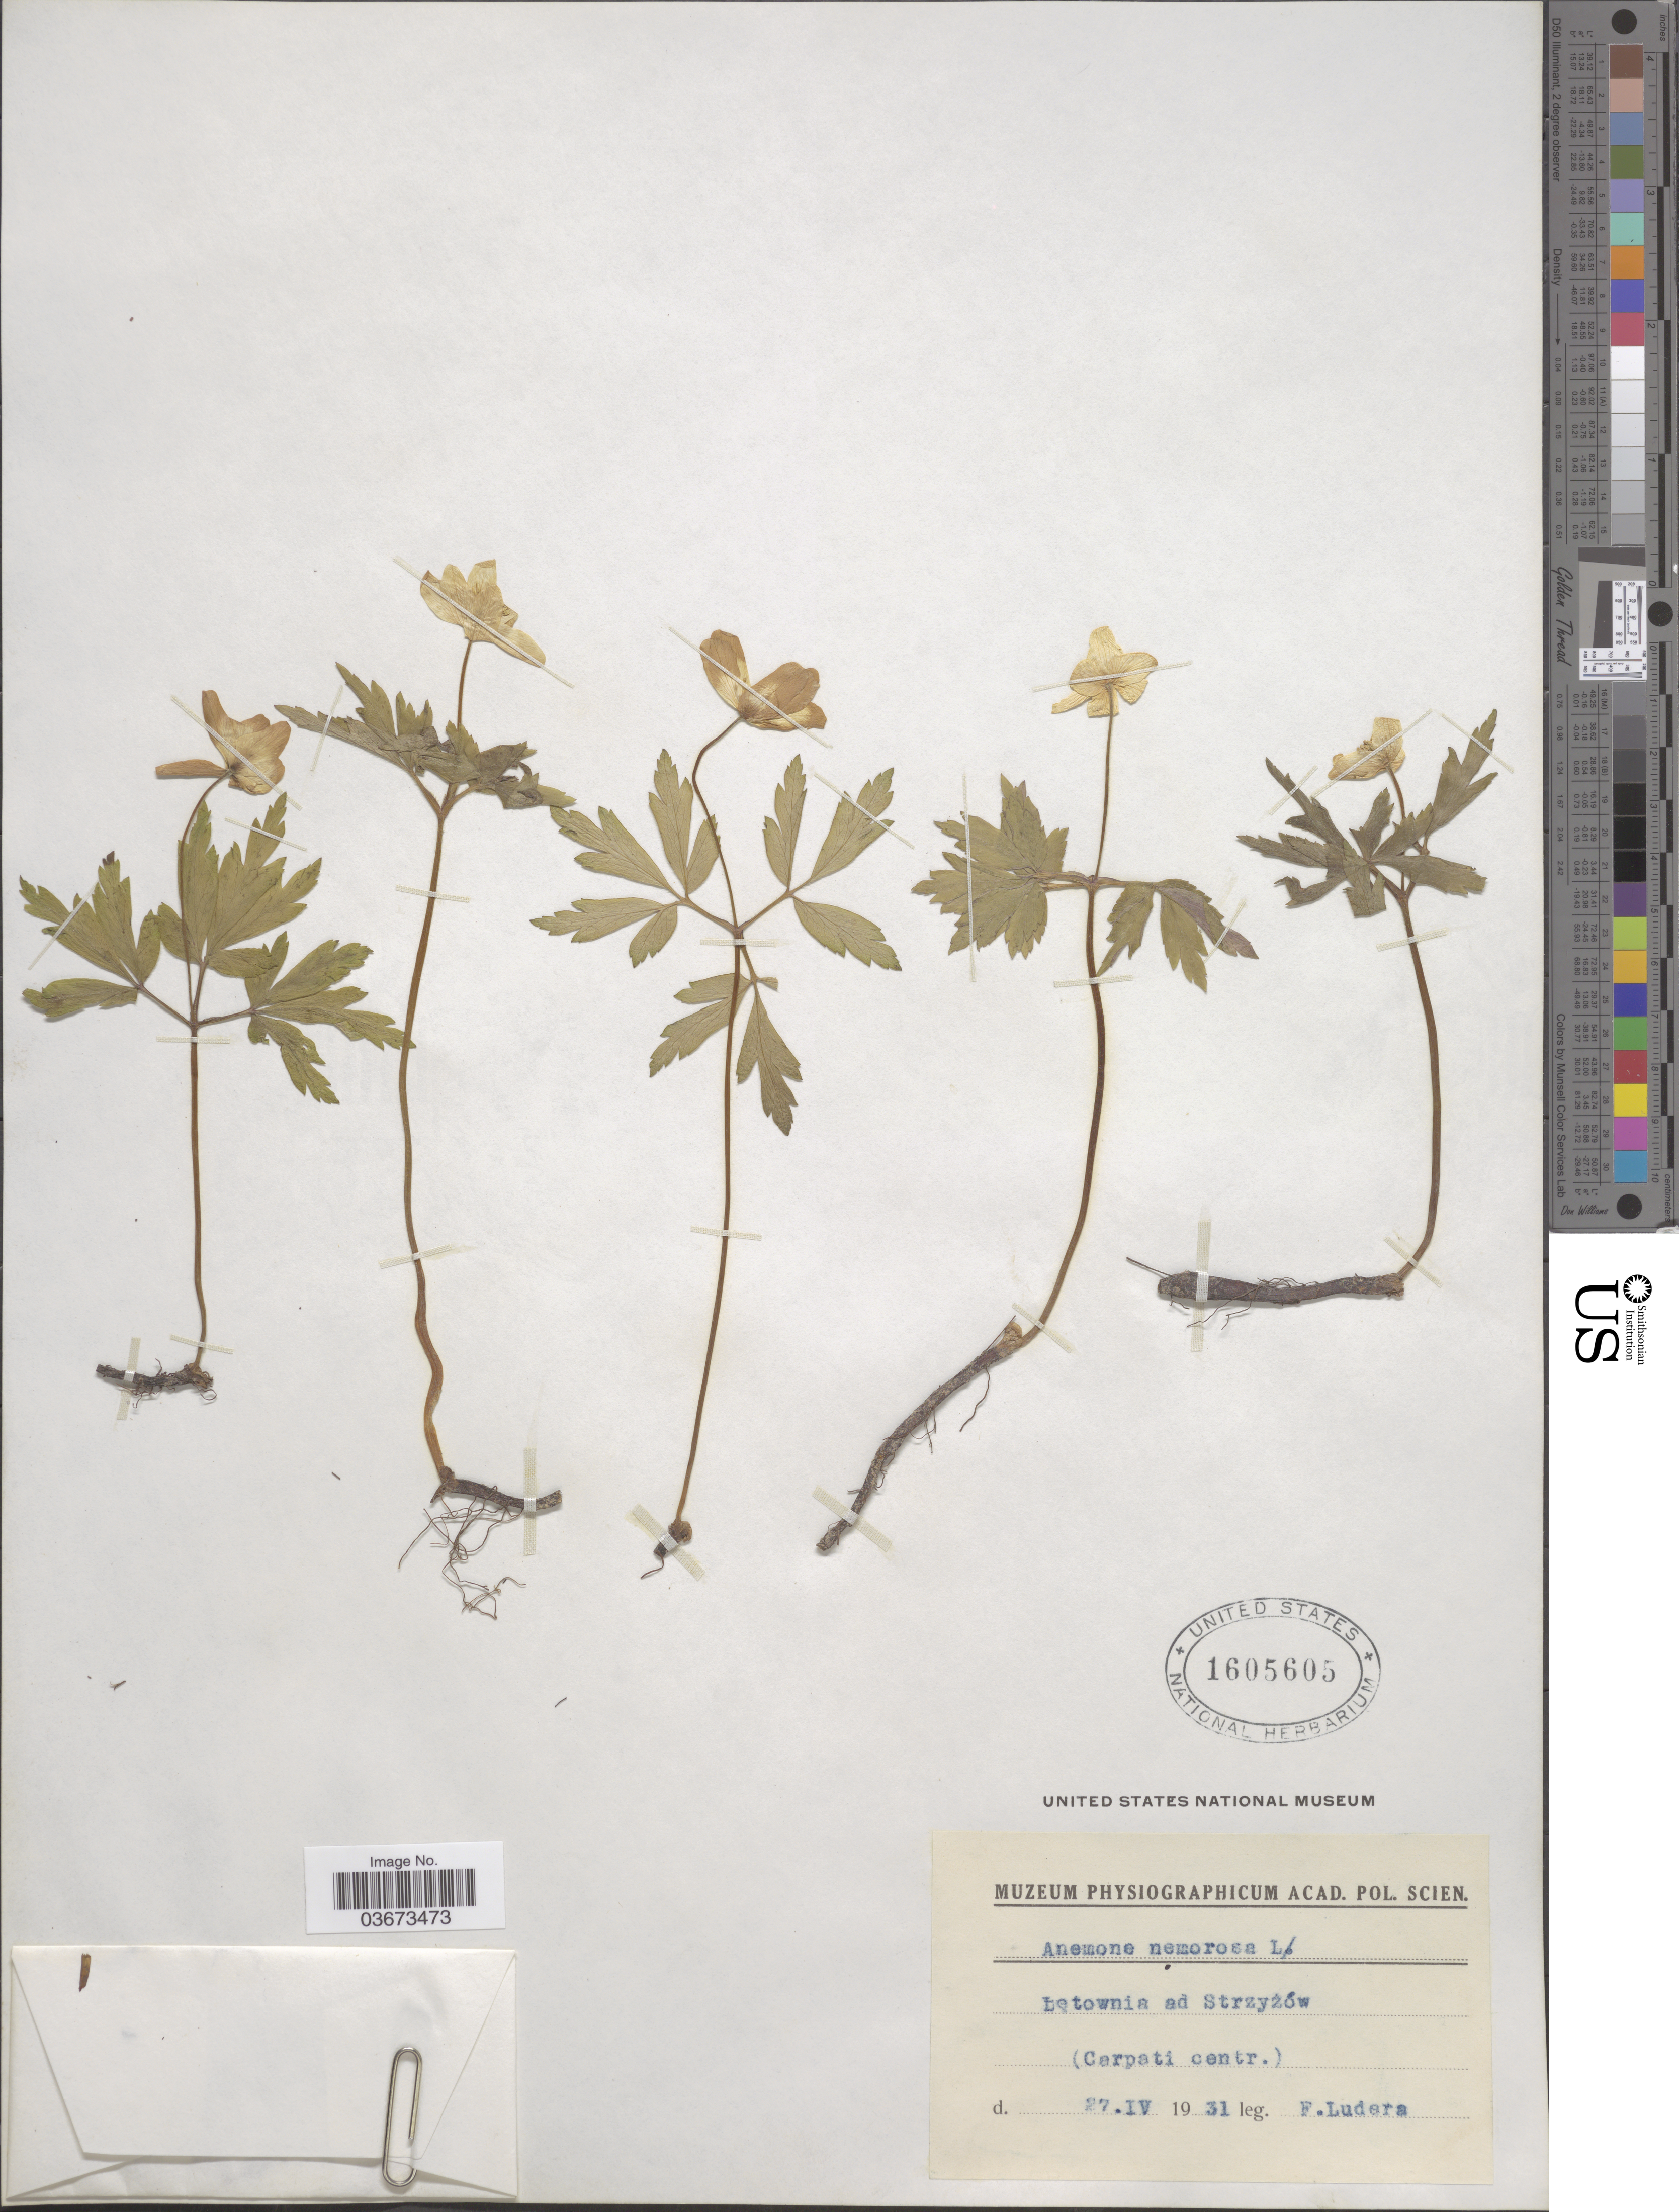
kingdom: Plantae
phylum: Tracheophyta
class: Magnoliopsida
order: Ranunculales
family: Ranunculaceae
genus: Anemone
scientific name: Anemone nemorosa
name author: L.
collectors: F. Ludera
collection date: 1931-04-27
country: Poland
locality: Letownia ad Strzyzów (Carpati centr.).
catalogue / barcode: US 1605605